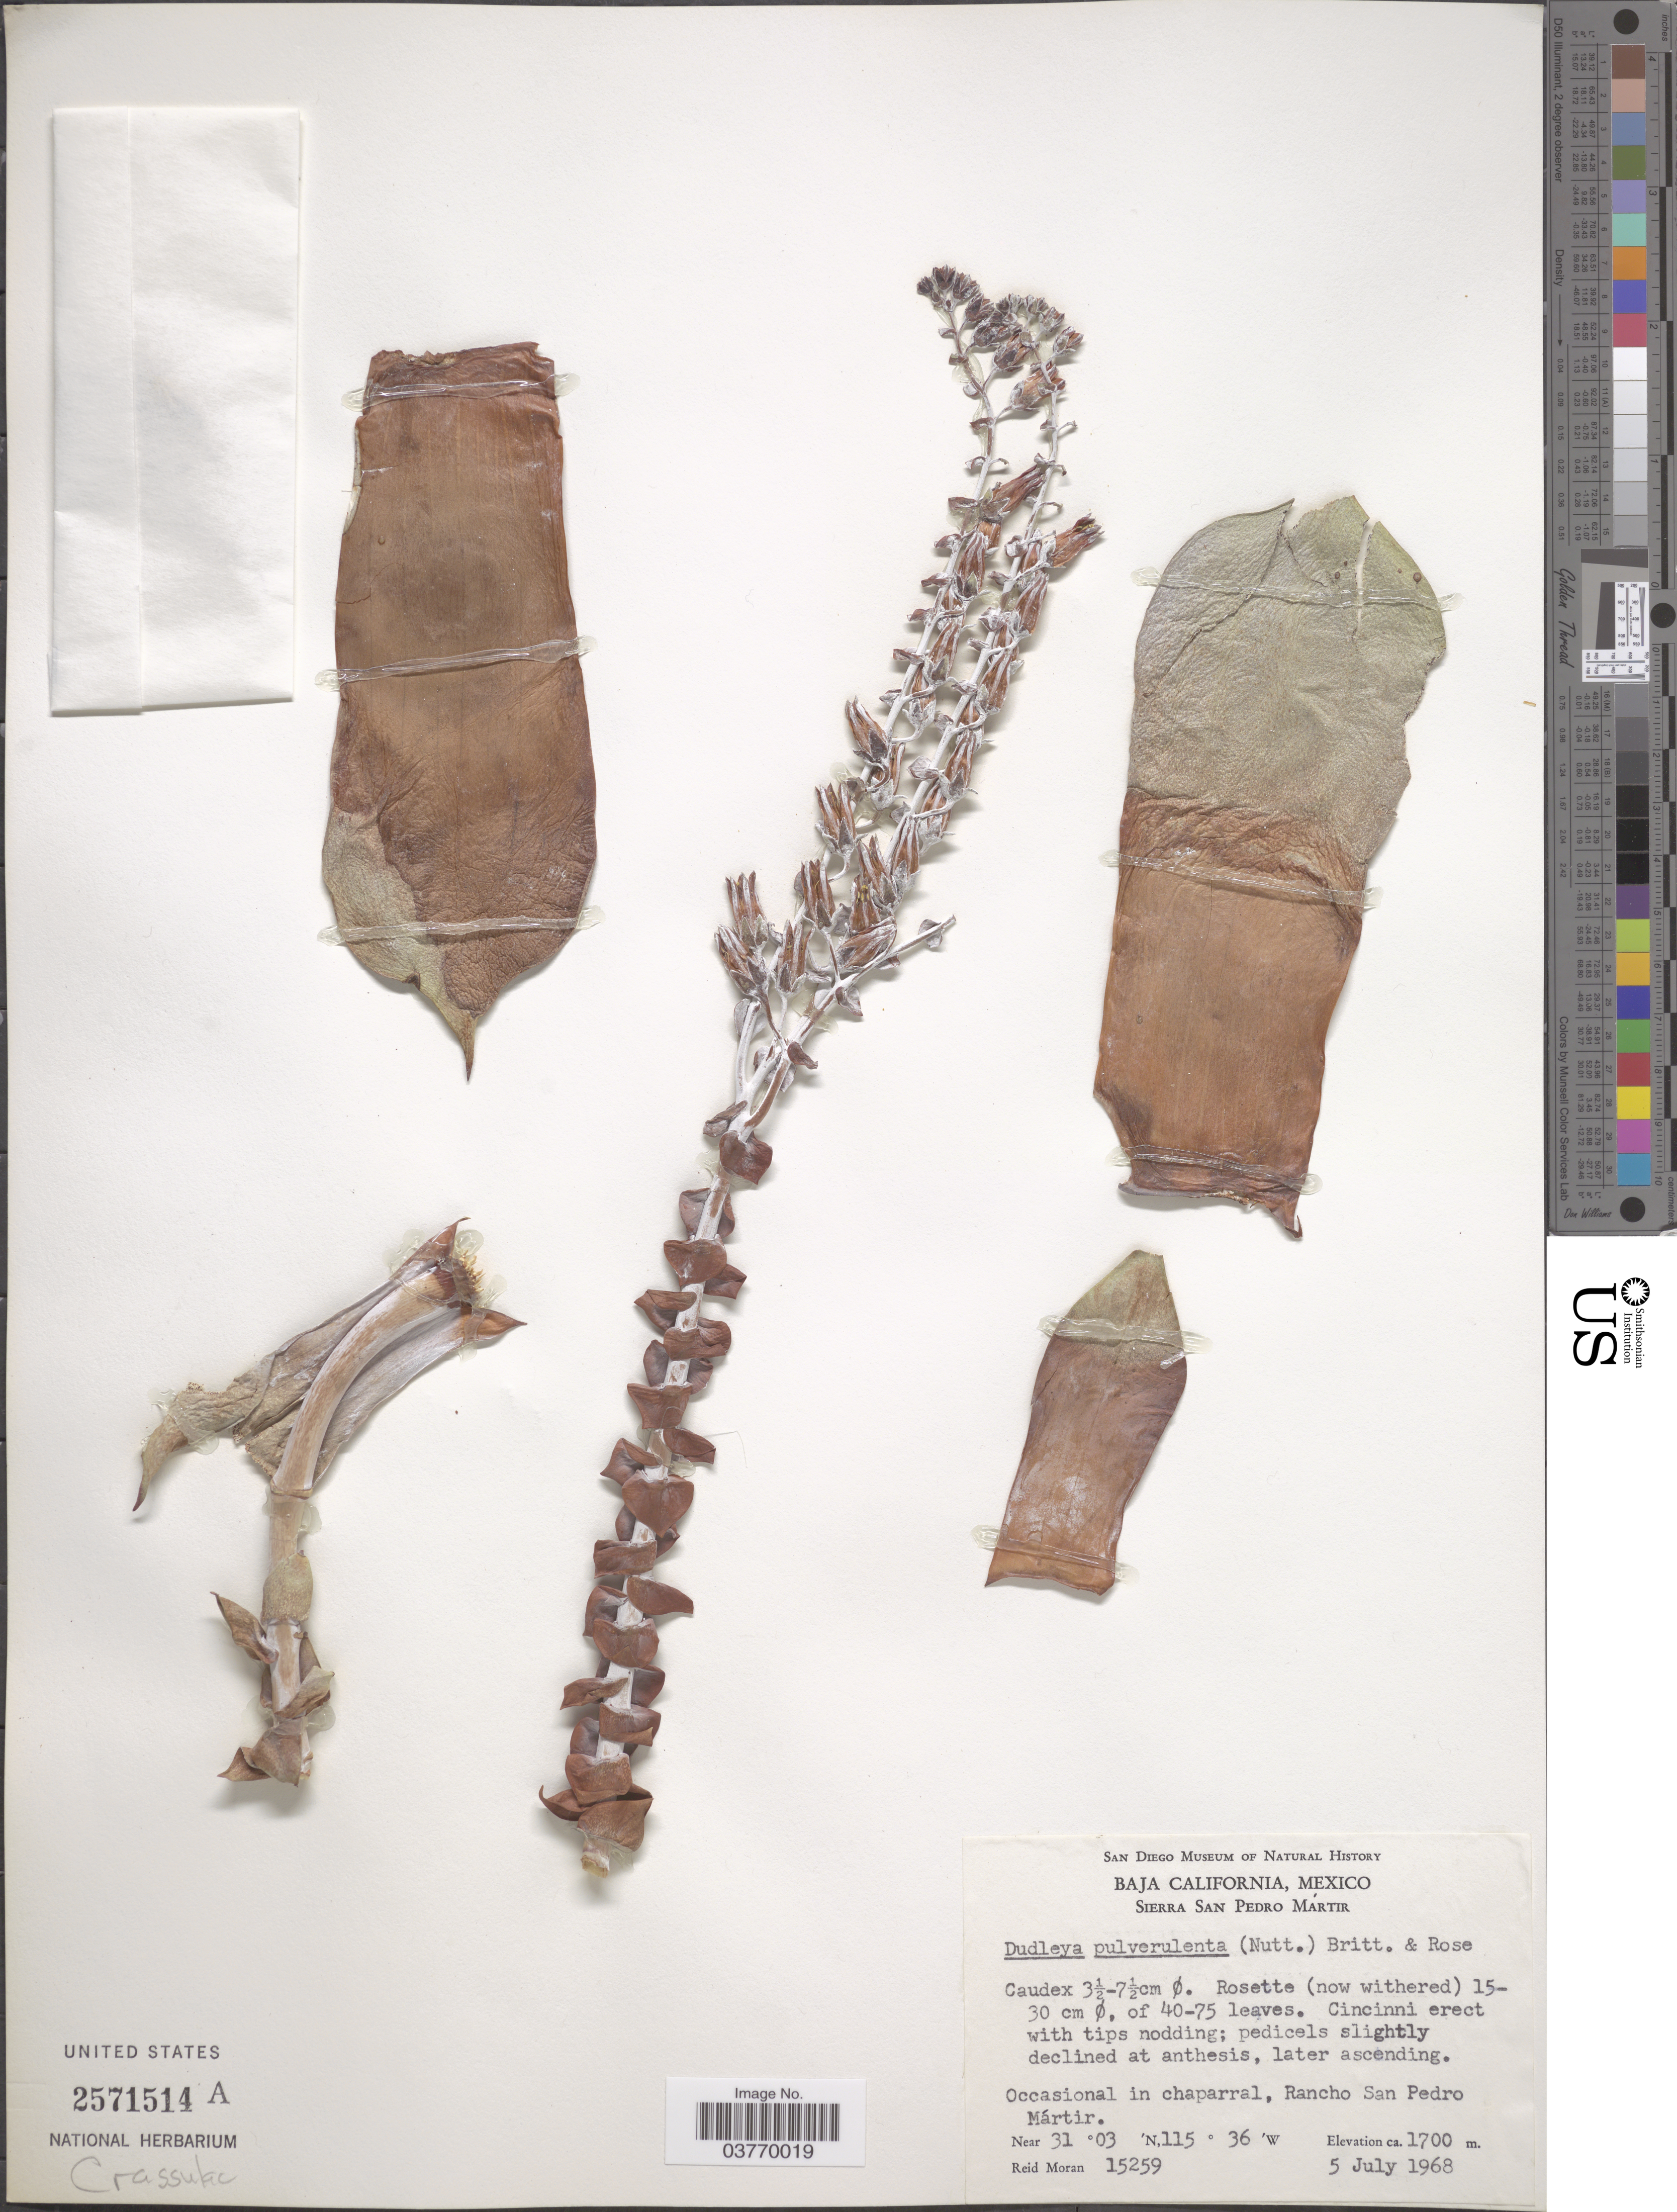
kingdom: Plantae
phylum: Tracheophyta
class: Magnoliopsida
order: Saxifragales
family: Crassulaceae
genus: Dudleya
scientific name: Dudleya pulverulenta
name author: (Nutt.) Britton & Rose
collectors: R. V. Moran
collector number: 15259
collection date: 1968-07-05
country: Mexico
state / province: Baja California Norte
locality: Siera San Pedro Martir. Occasional in chaparral, Rancho San Pedro Mártir.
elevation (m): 1700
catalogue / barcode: US 2571514A